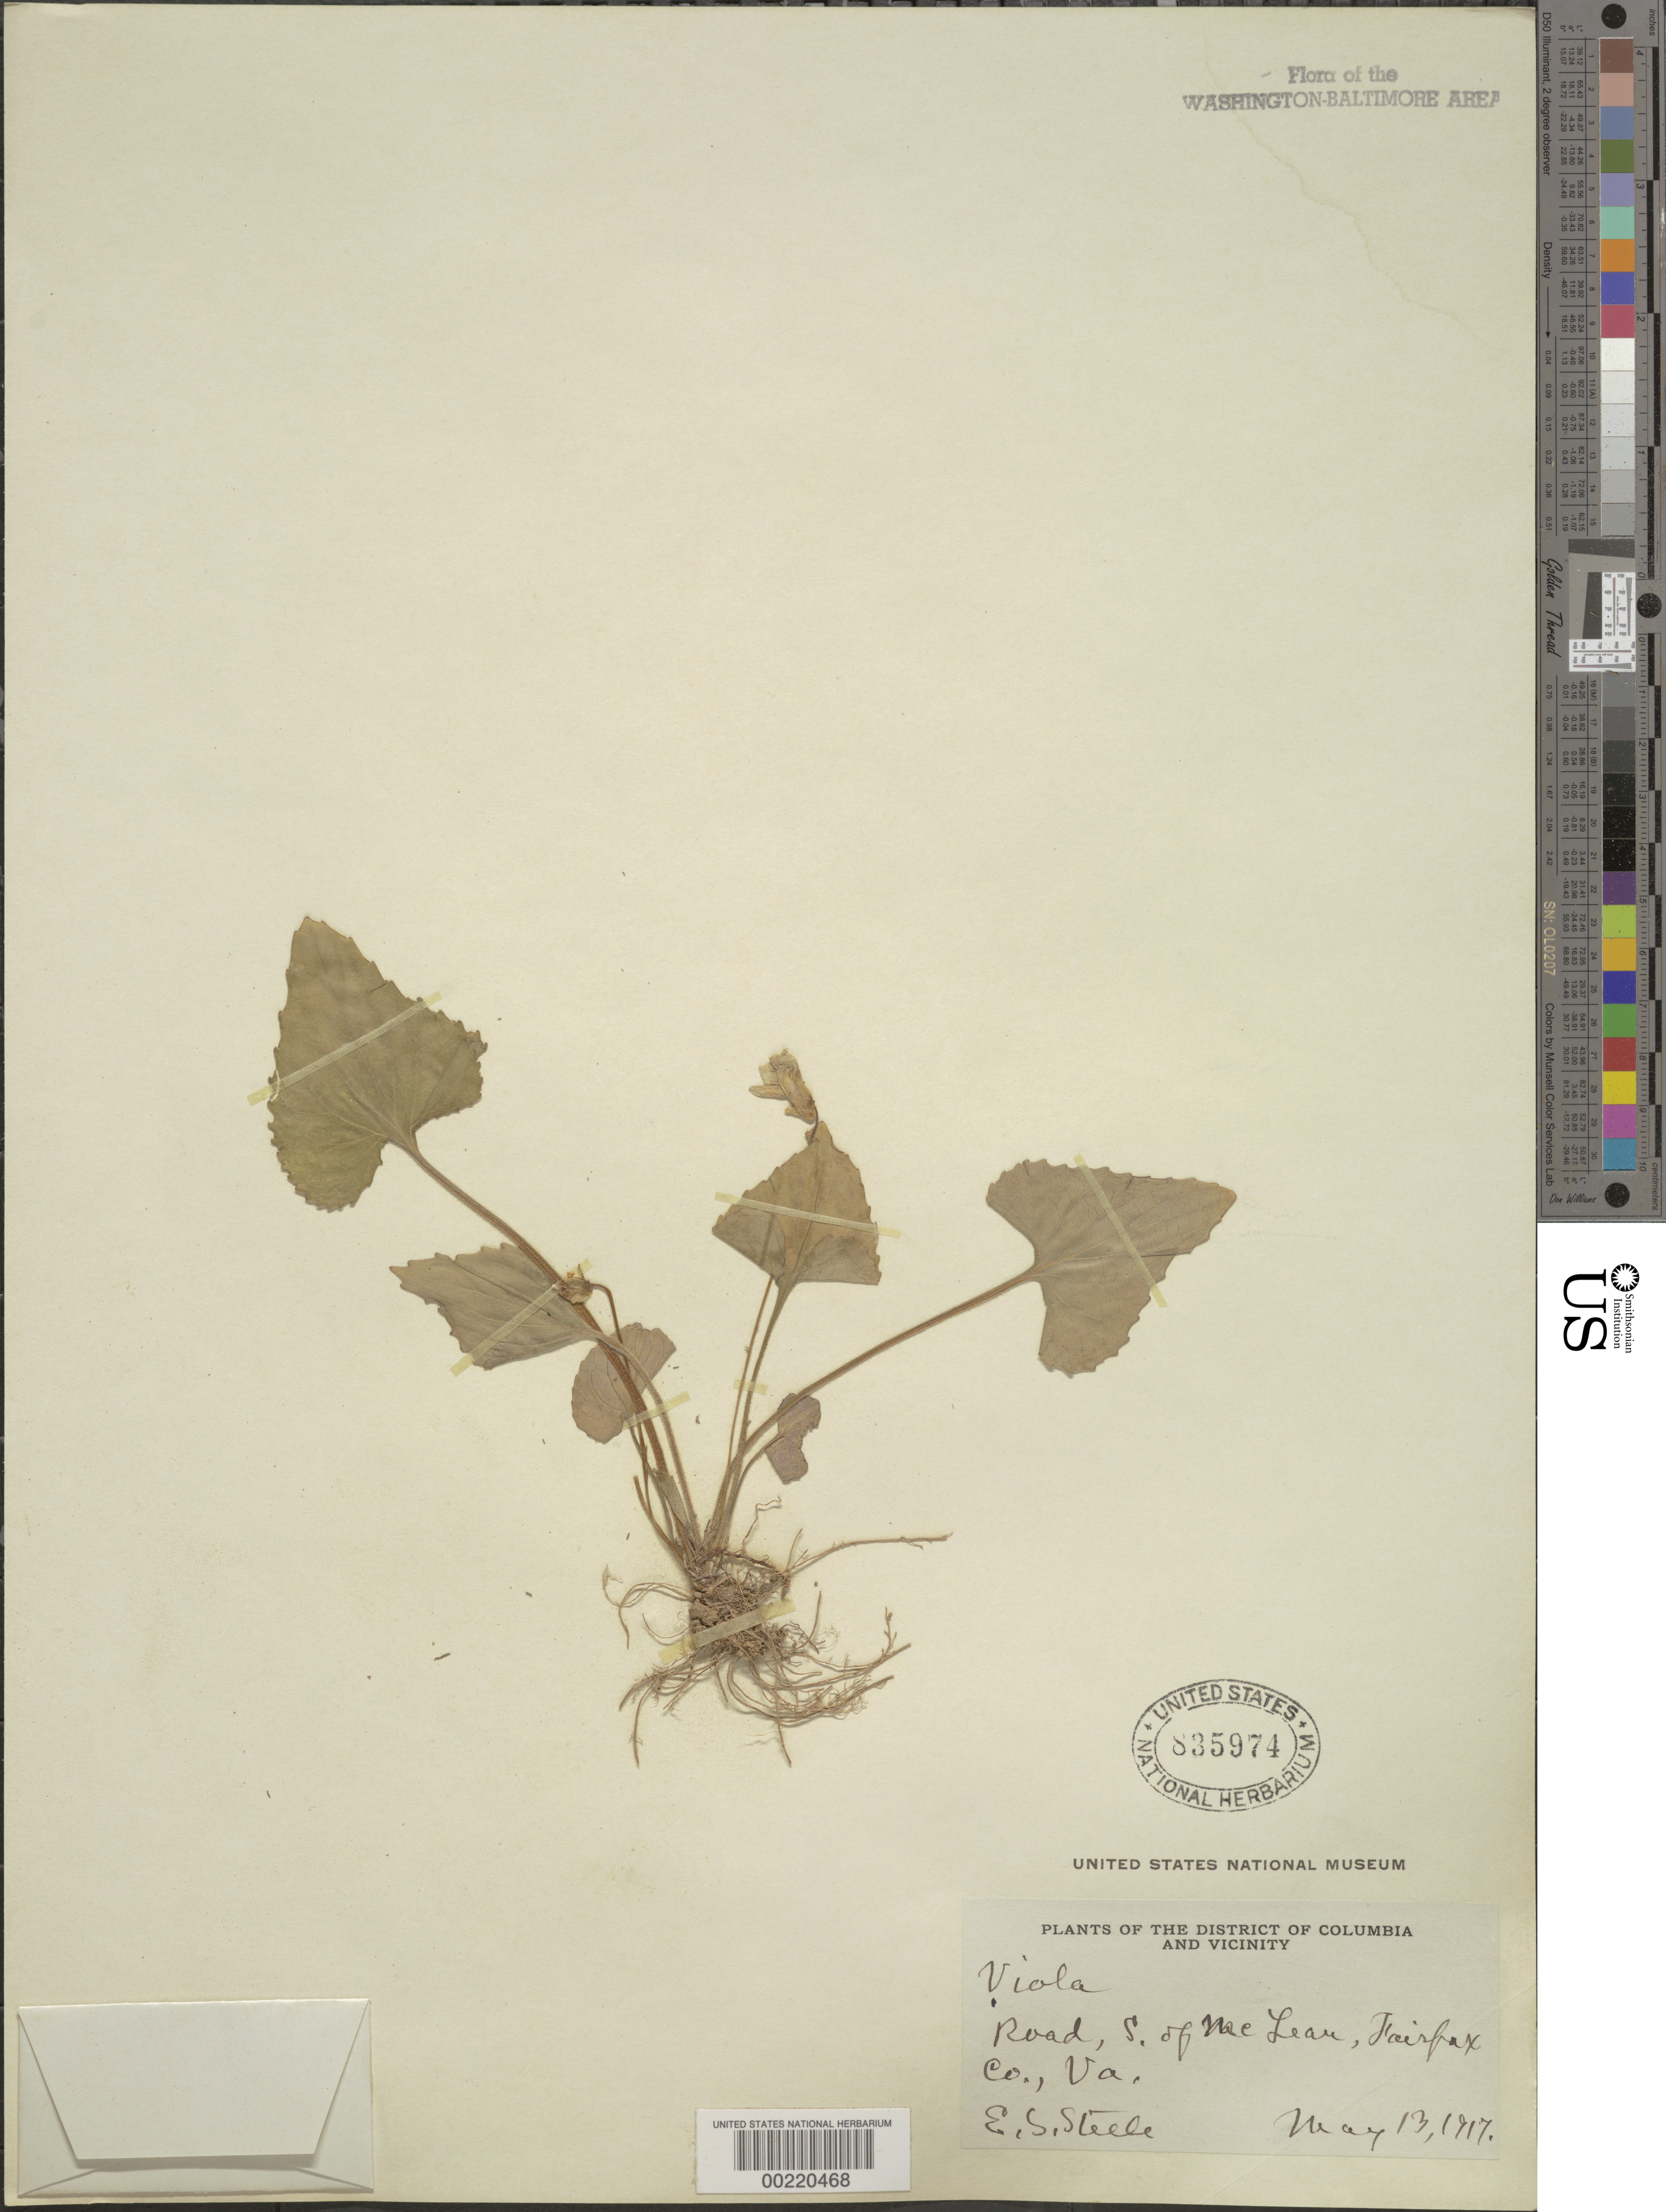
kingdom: Plantae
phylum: Tracheophyta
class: Magnoliopsida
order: Malpighiales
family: Violaceae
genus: Viola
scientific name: Viola sp.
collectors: E. Steele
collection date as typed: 13 May 1917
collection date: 1917-05-13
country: United States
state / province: Virginia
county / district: Fairfax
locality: South of Mclean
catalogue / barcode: US 835974